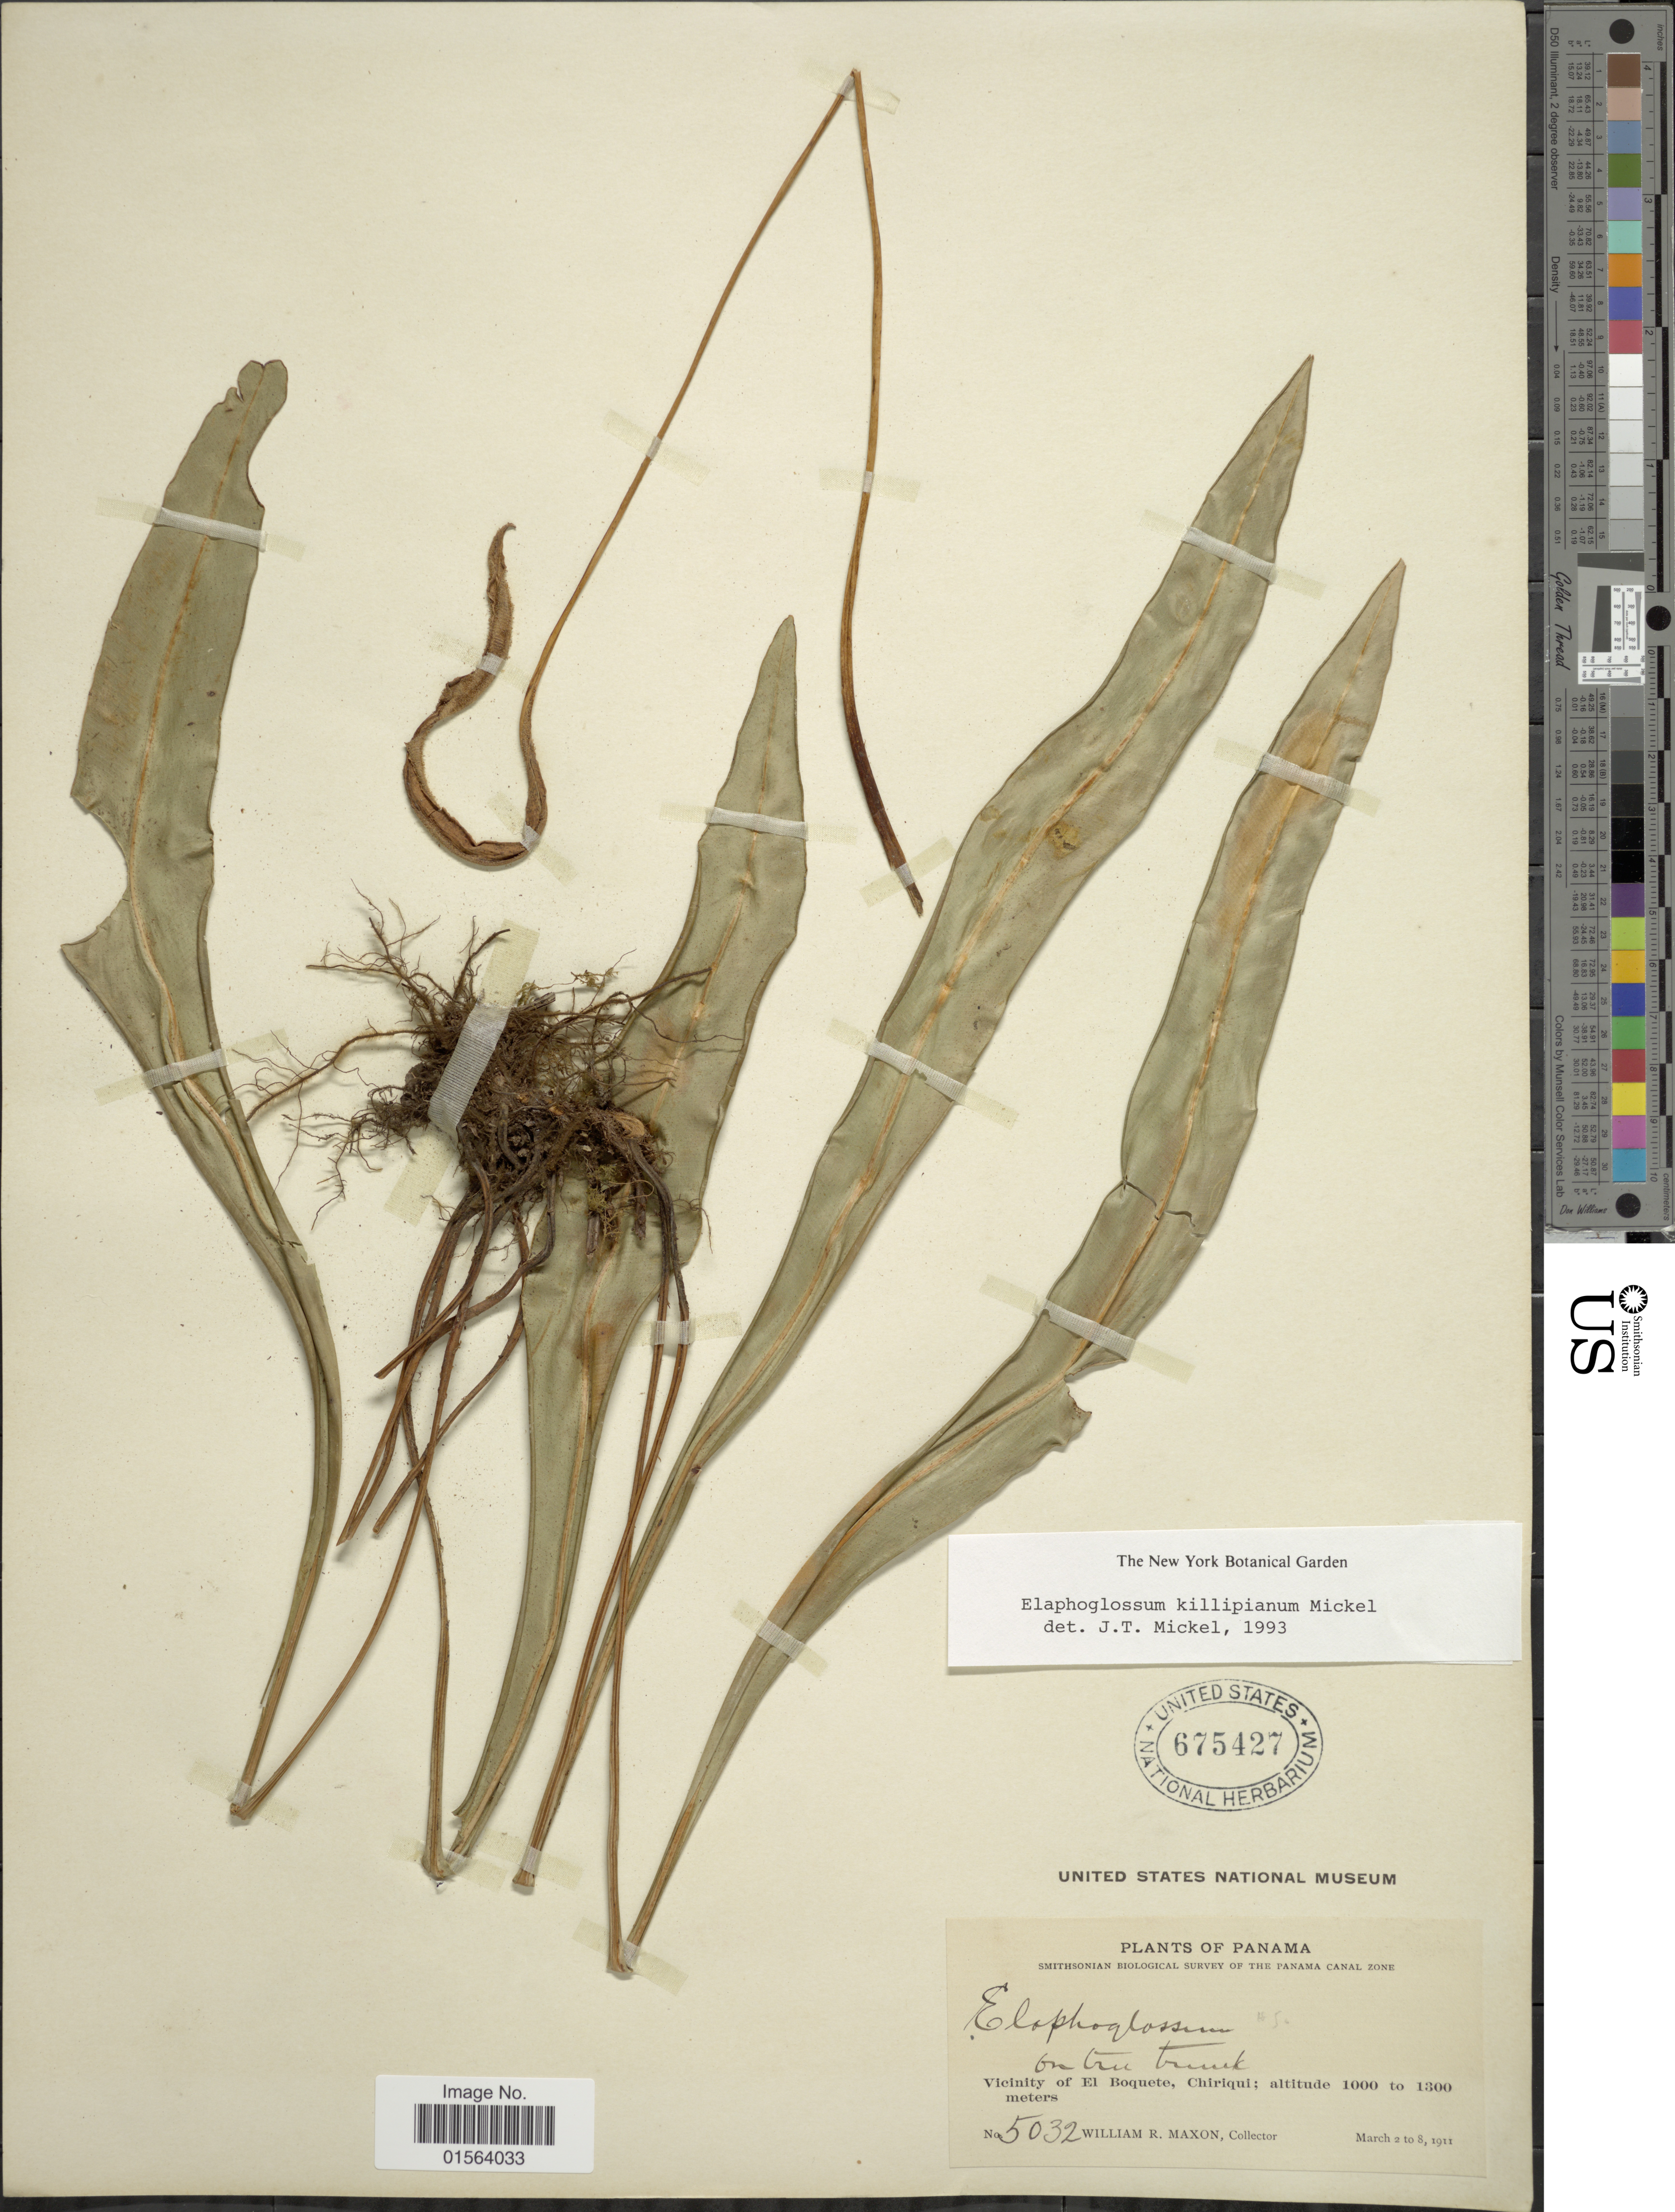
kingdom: Plantae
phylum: Tracheophyta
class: Polypodiopsida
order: Polypodiales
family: Dryopteridaceae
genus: Elaphoglossum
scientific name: Elaphoglossum killipianum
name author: Mickel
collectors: W. R. Maxon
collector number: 5032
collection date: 1911-03-02/1911-03-08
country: Panama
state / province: Chiriqui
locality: Vciinity of El Boquete, Chiriqui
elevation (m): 1000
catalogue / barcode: US 675427